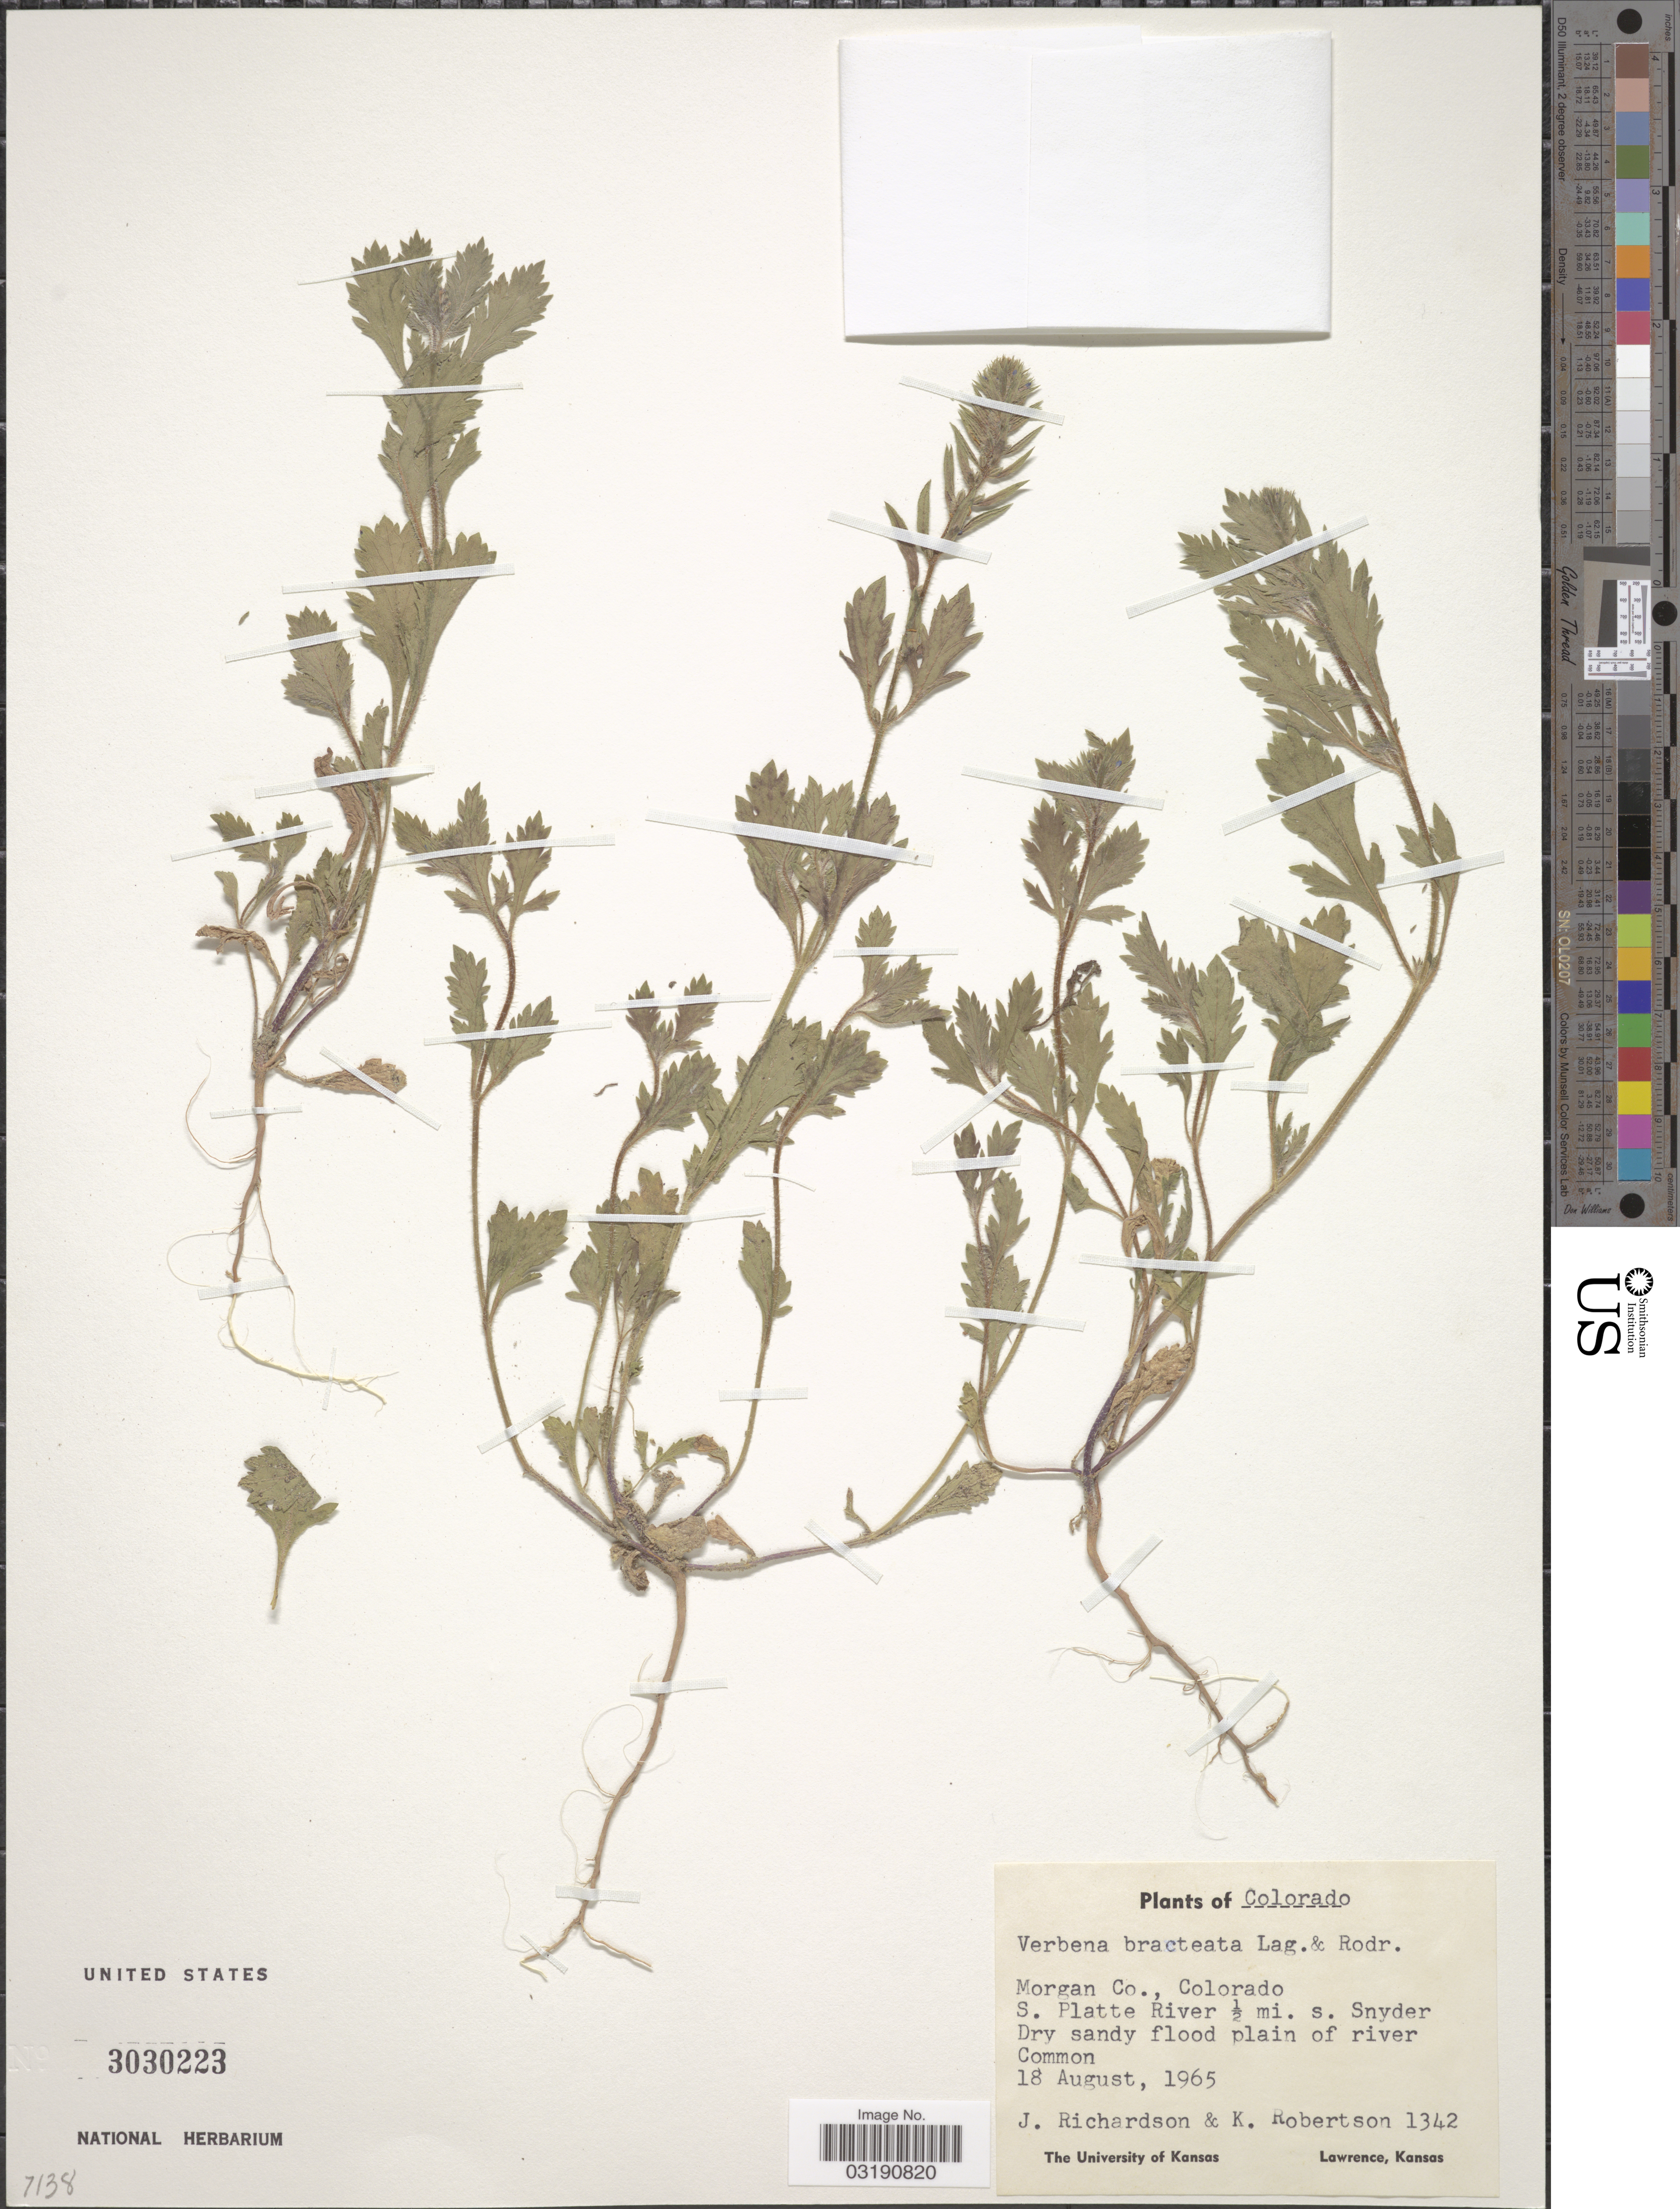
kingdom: Plantae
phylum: Tracheophyta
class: Magnoliopsida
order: Lamiales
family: Verbenaceae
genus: Verbena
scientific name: Verbena bracteata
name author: Cav. ex Lag. & Rodr.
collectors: J. Richardson & K. Robertson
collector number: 1342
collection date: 1965-08-18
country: United States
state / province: Colorado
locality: Morgan Co., S. Platte River ½ mi. s. Snyder.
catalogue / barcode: US 3030223